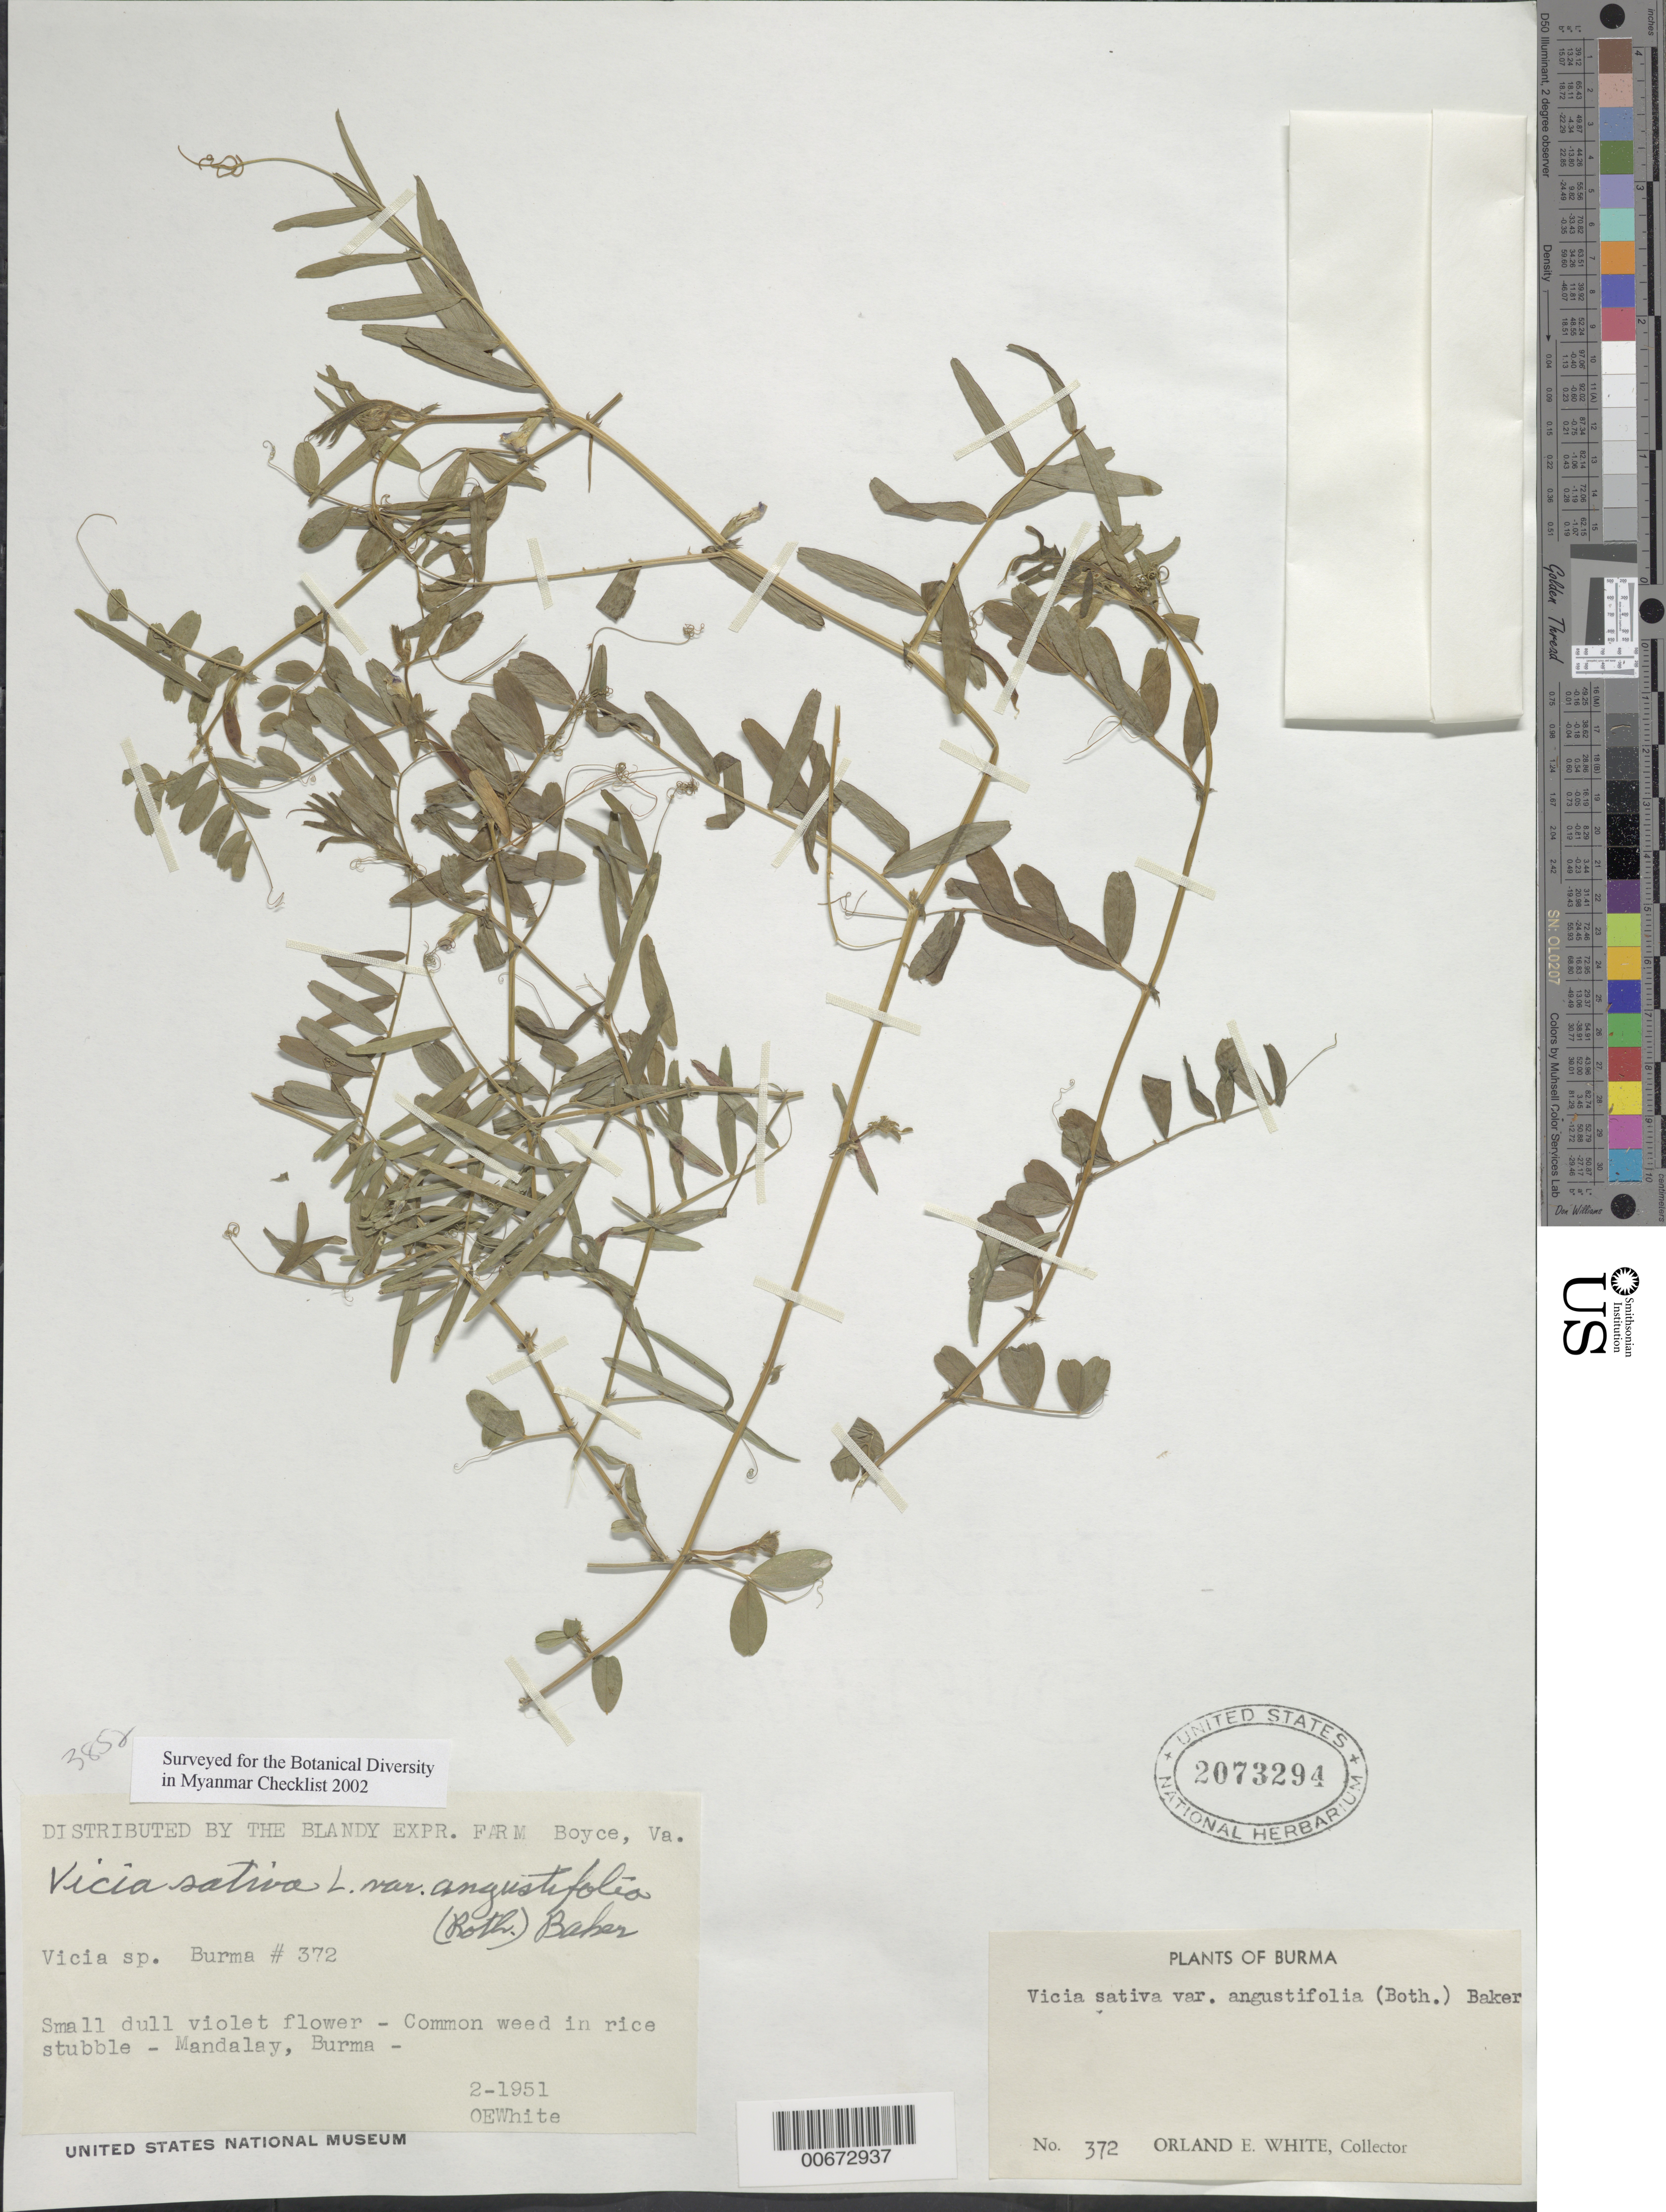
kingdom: Plantae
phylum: Tracheophyta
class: Magnoliopsida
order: Fabales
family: Fabaceae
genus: Vicia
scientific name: Vicia sativa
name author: L.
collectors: O. E. White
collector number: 372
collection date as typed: Feb 1951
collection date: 1951-02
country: Myanmar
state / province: Mandalay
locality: Mandalay.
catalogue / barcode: US 2073294